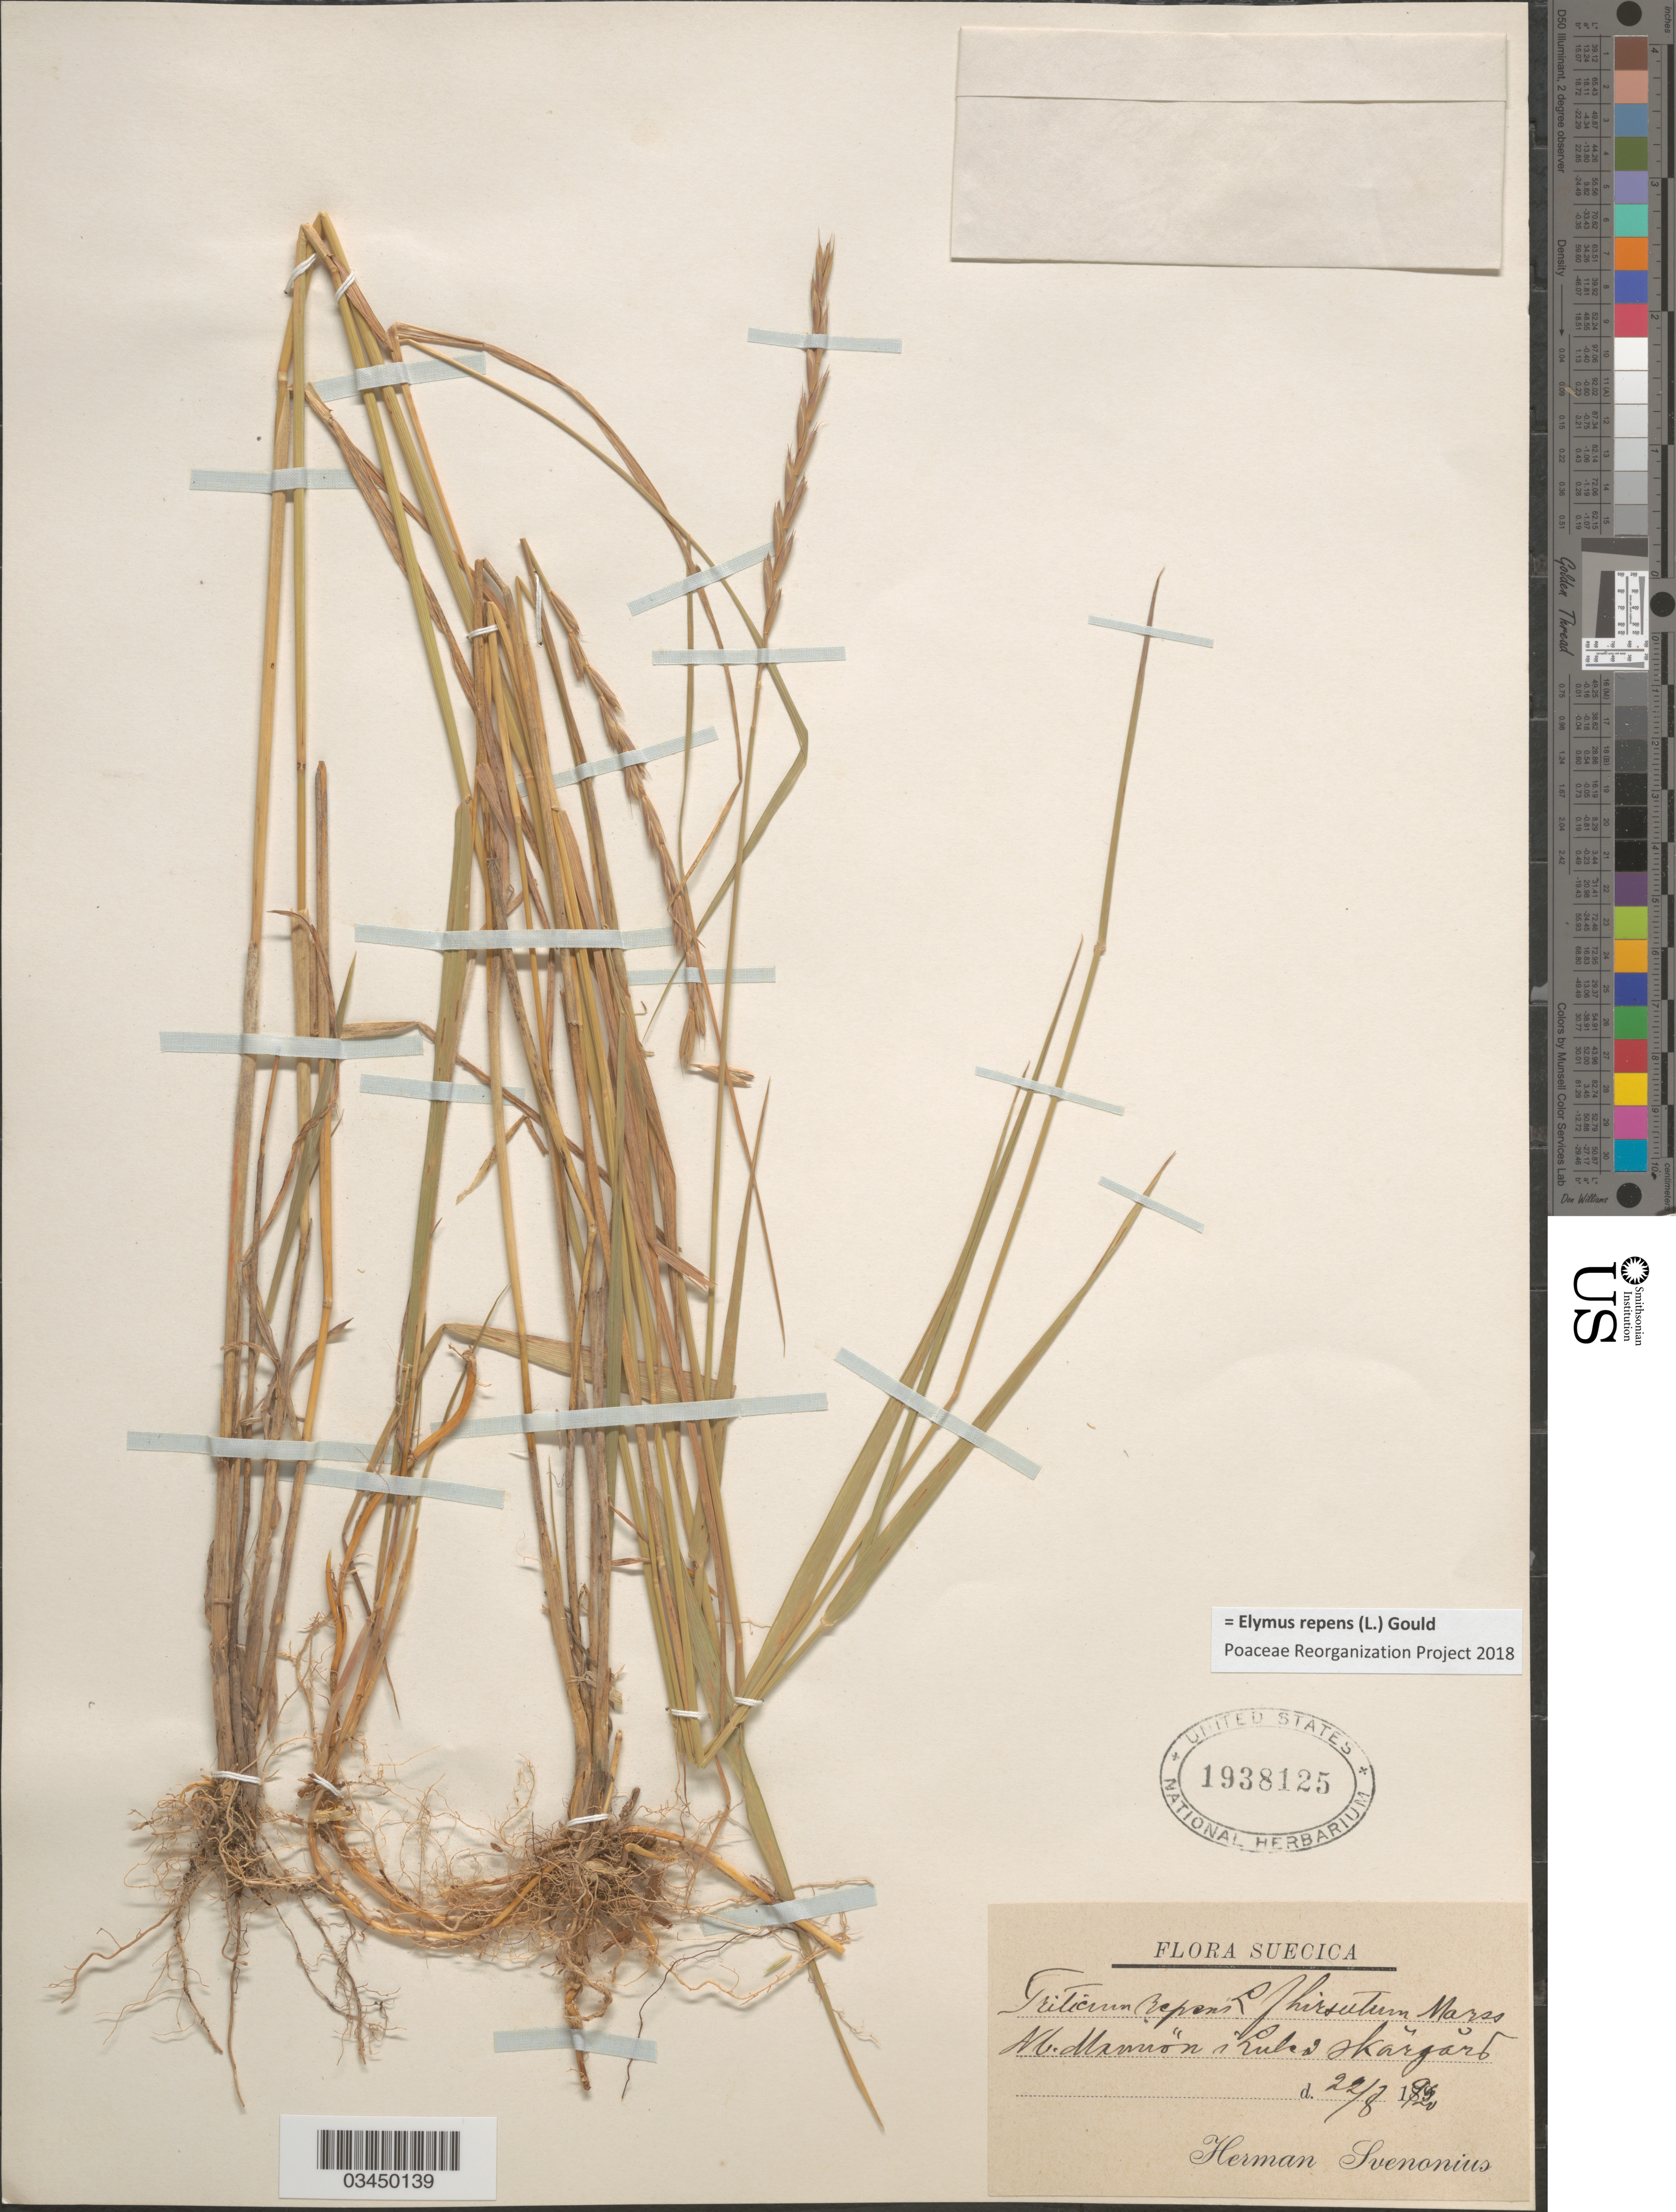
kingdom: Plantae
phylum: Tracheophyta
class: Liliopsida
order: Poales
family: Poaceae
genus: Elymus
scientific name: Elymus repens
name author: (L.) Gould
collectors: H. Svenonius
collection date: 1920-08-22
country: Sweden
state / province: Norrbotten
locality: Suecica. Nb. Mannön i Lulea skårgård.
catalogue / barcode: US 1938125